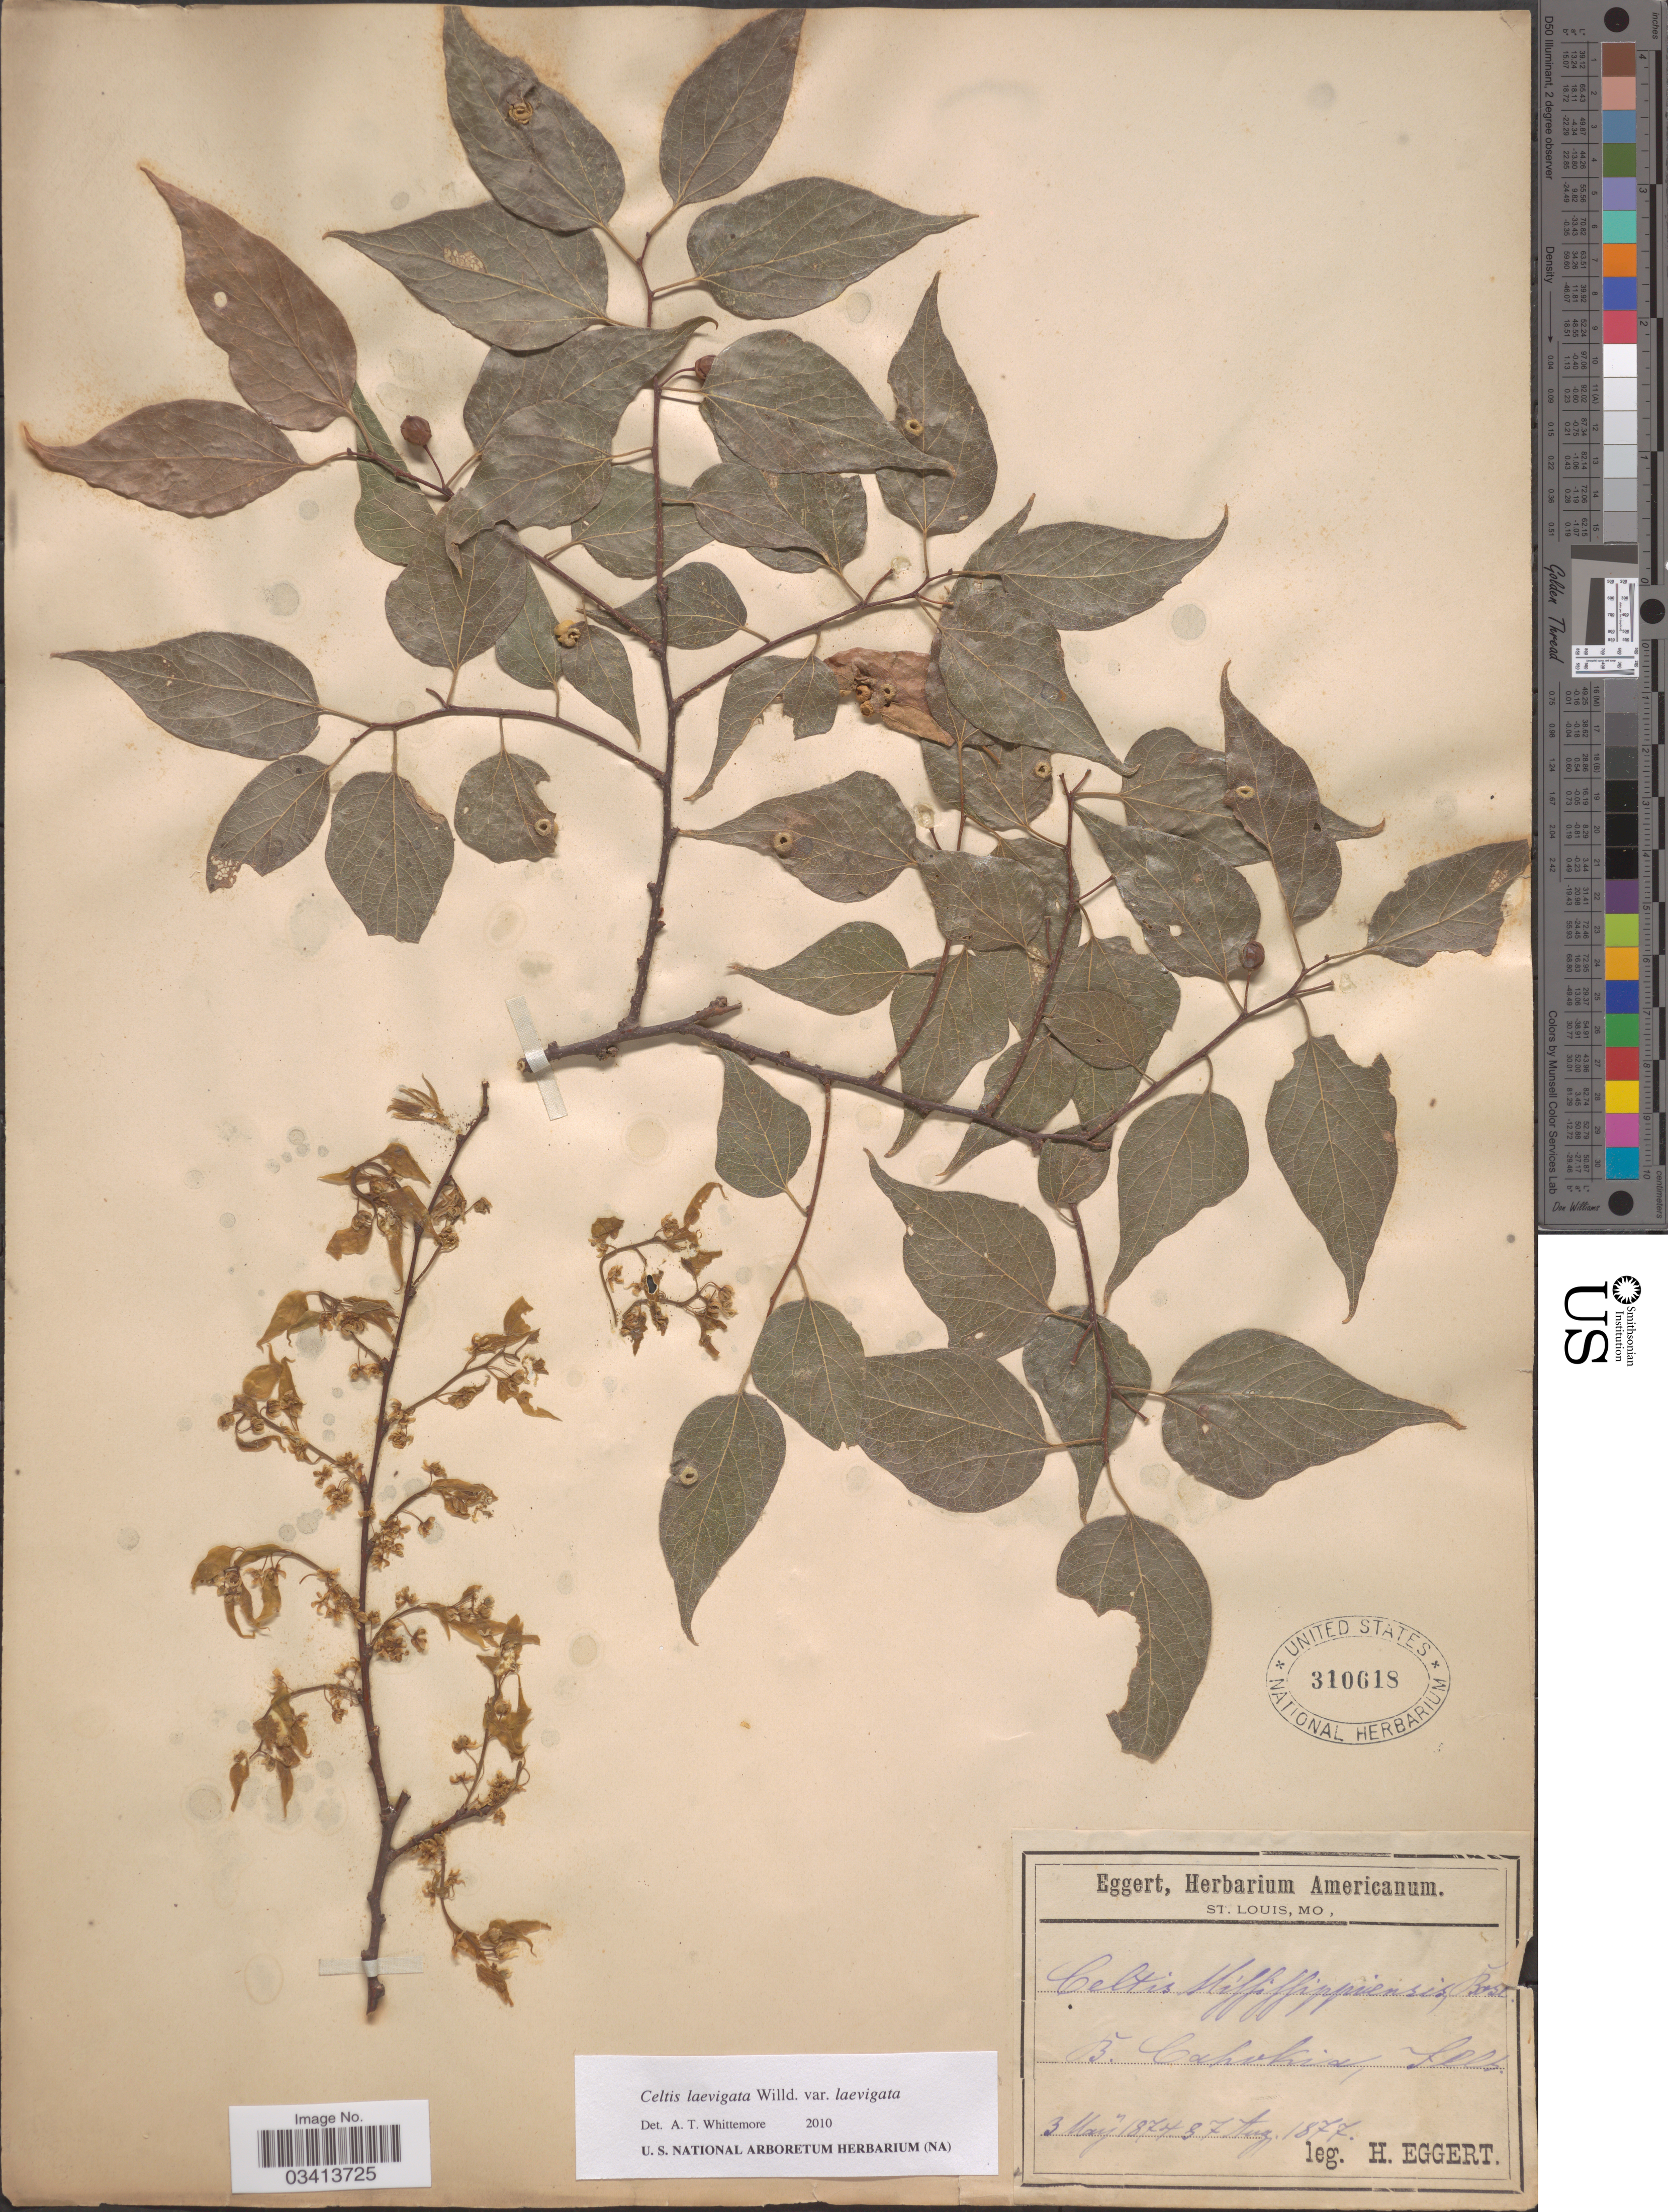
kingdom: Plantae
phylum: Tracheophyta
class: Magnoliopsida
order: Rosales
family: Cannabaceae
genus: Celtis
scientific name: Celtis laevigata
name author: Willd.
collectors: H. Eggert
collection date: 1874-05-03/1877-08-07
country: United States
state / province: Illinois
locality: B. Cahokia.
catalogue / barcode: US 310618